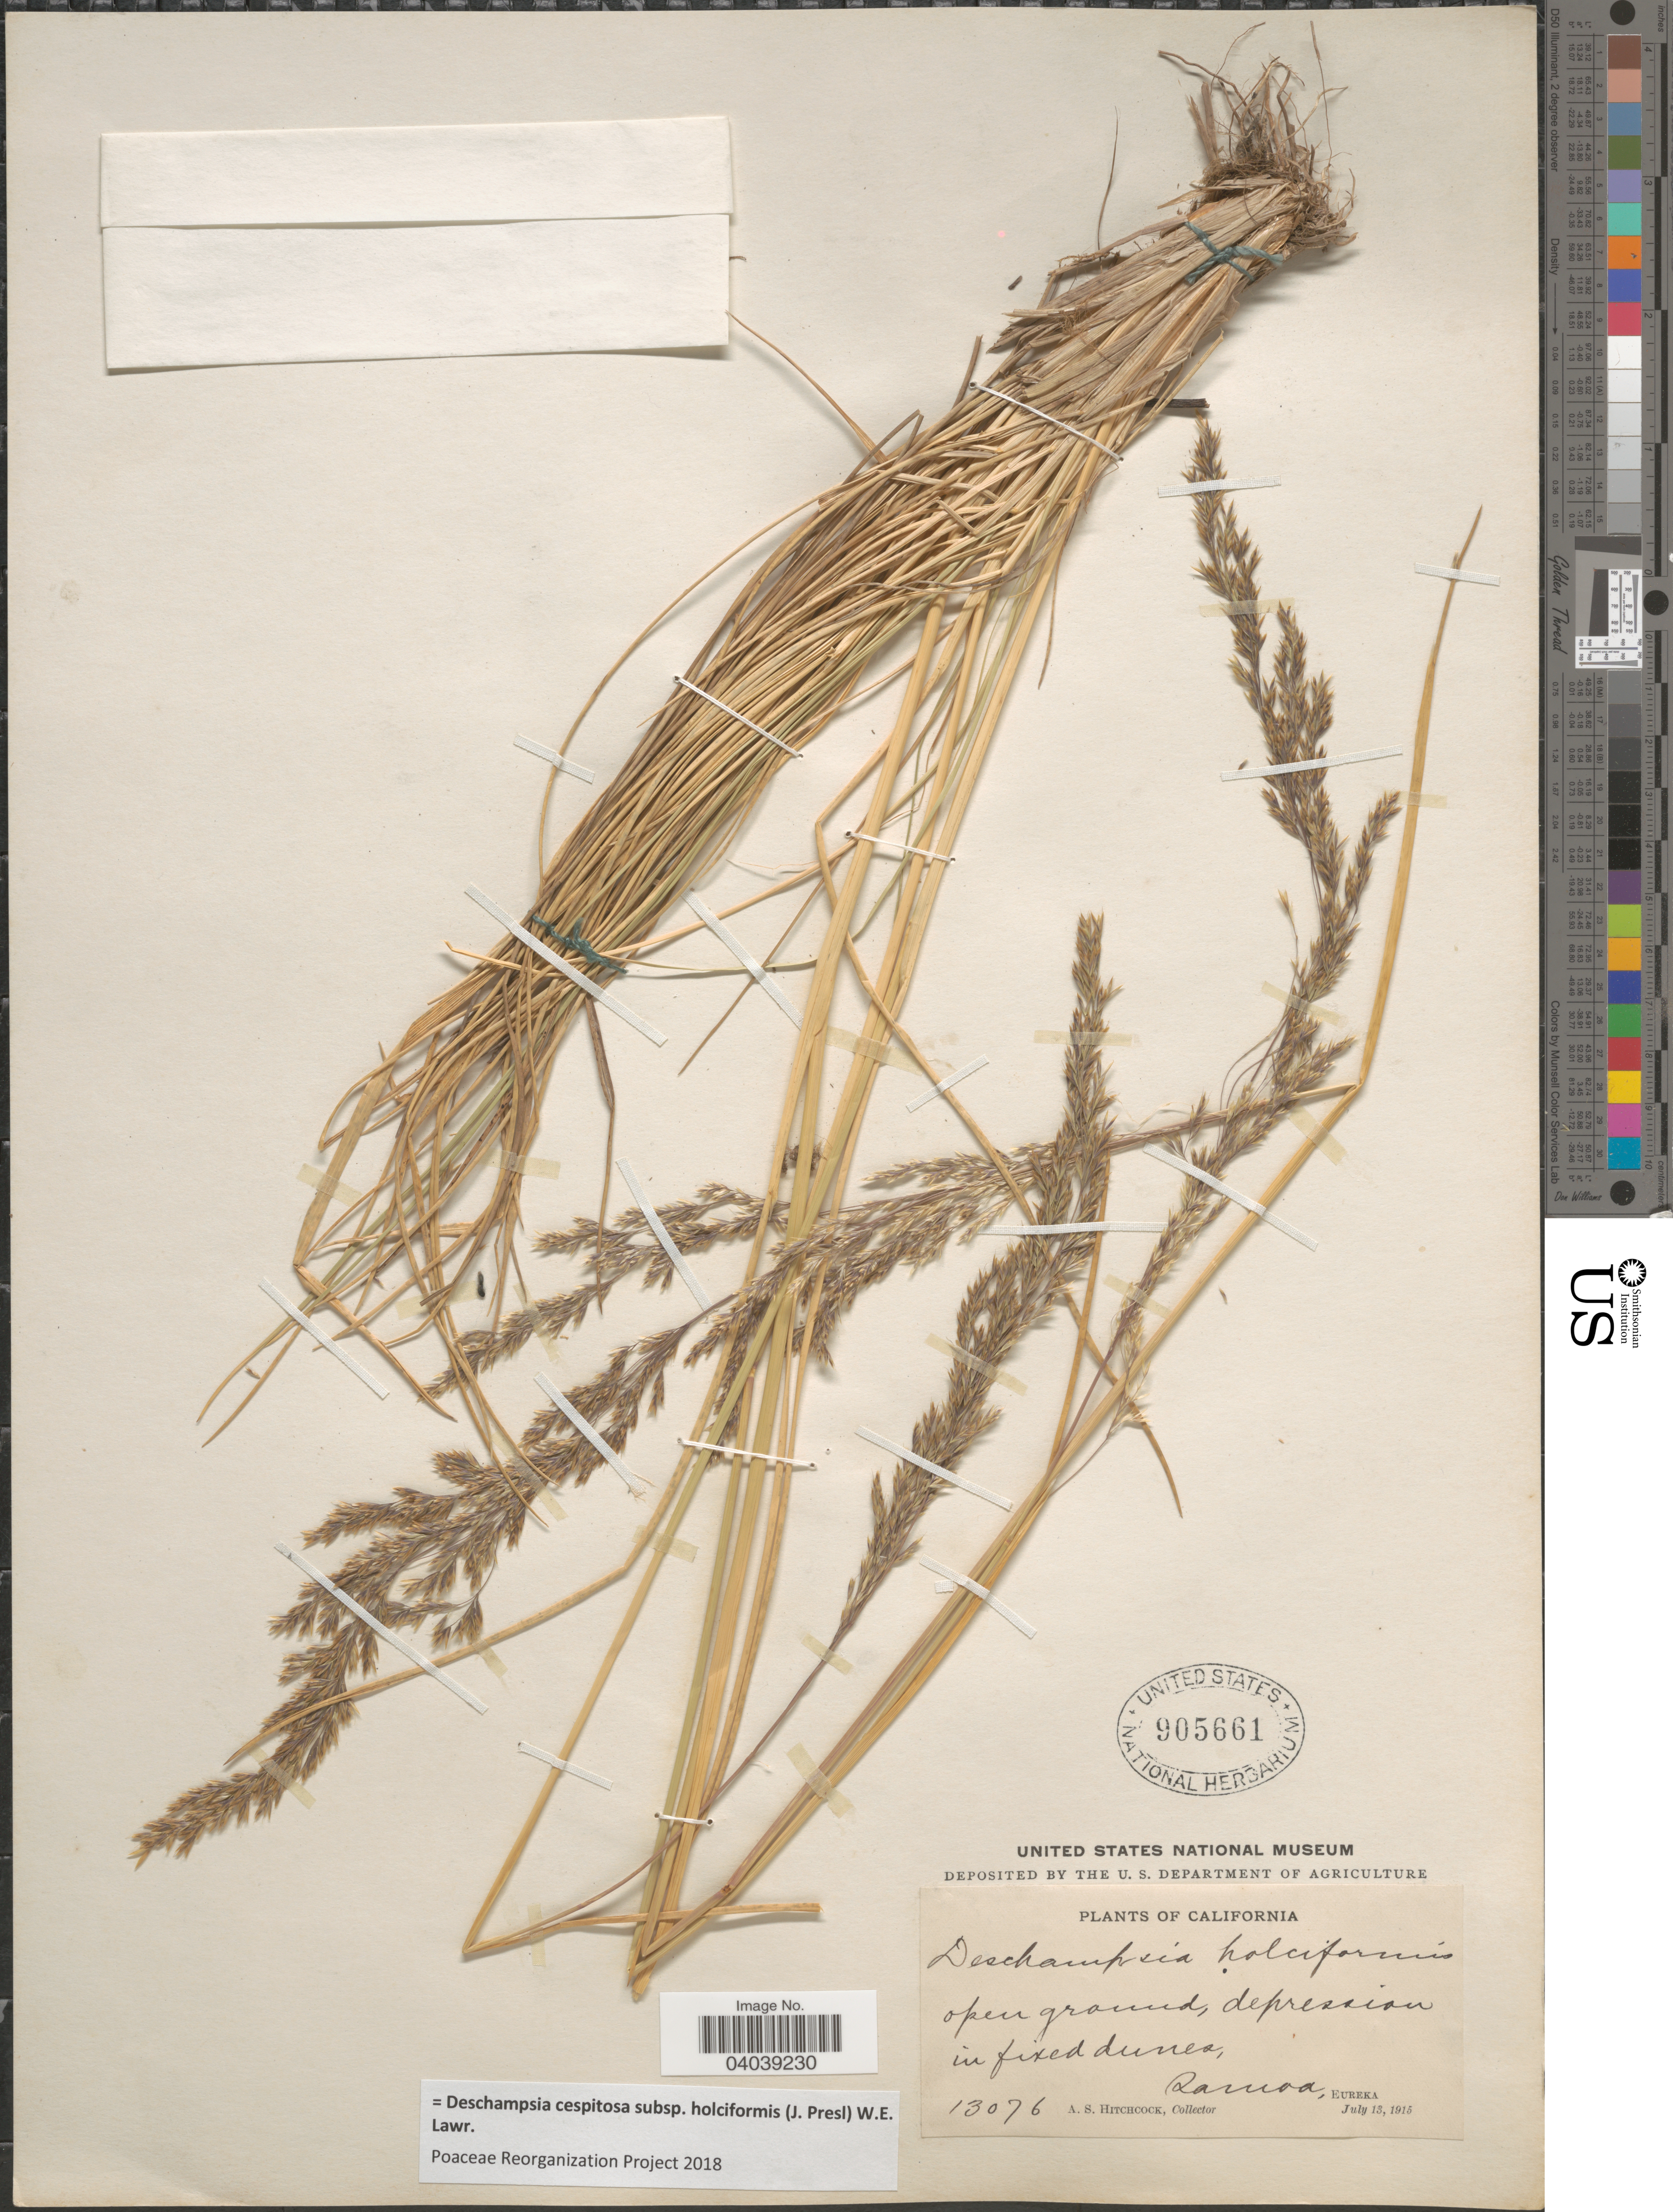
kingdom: Plantae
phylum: Tracheophyta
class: Liliopsida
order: Poales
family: Poaceae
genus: Deschampsia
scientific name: Deschampsia cespitosa subsp. holciformis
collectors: A. S. Hitchcock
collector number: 13076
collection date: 1915-07-13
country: United States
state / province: California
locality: Samoa, Eureka.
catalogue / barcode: US 905661